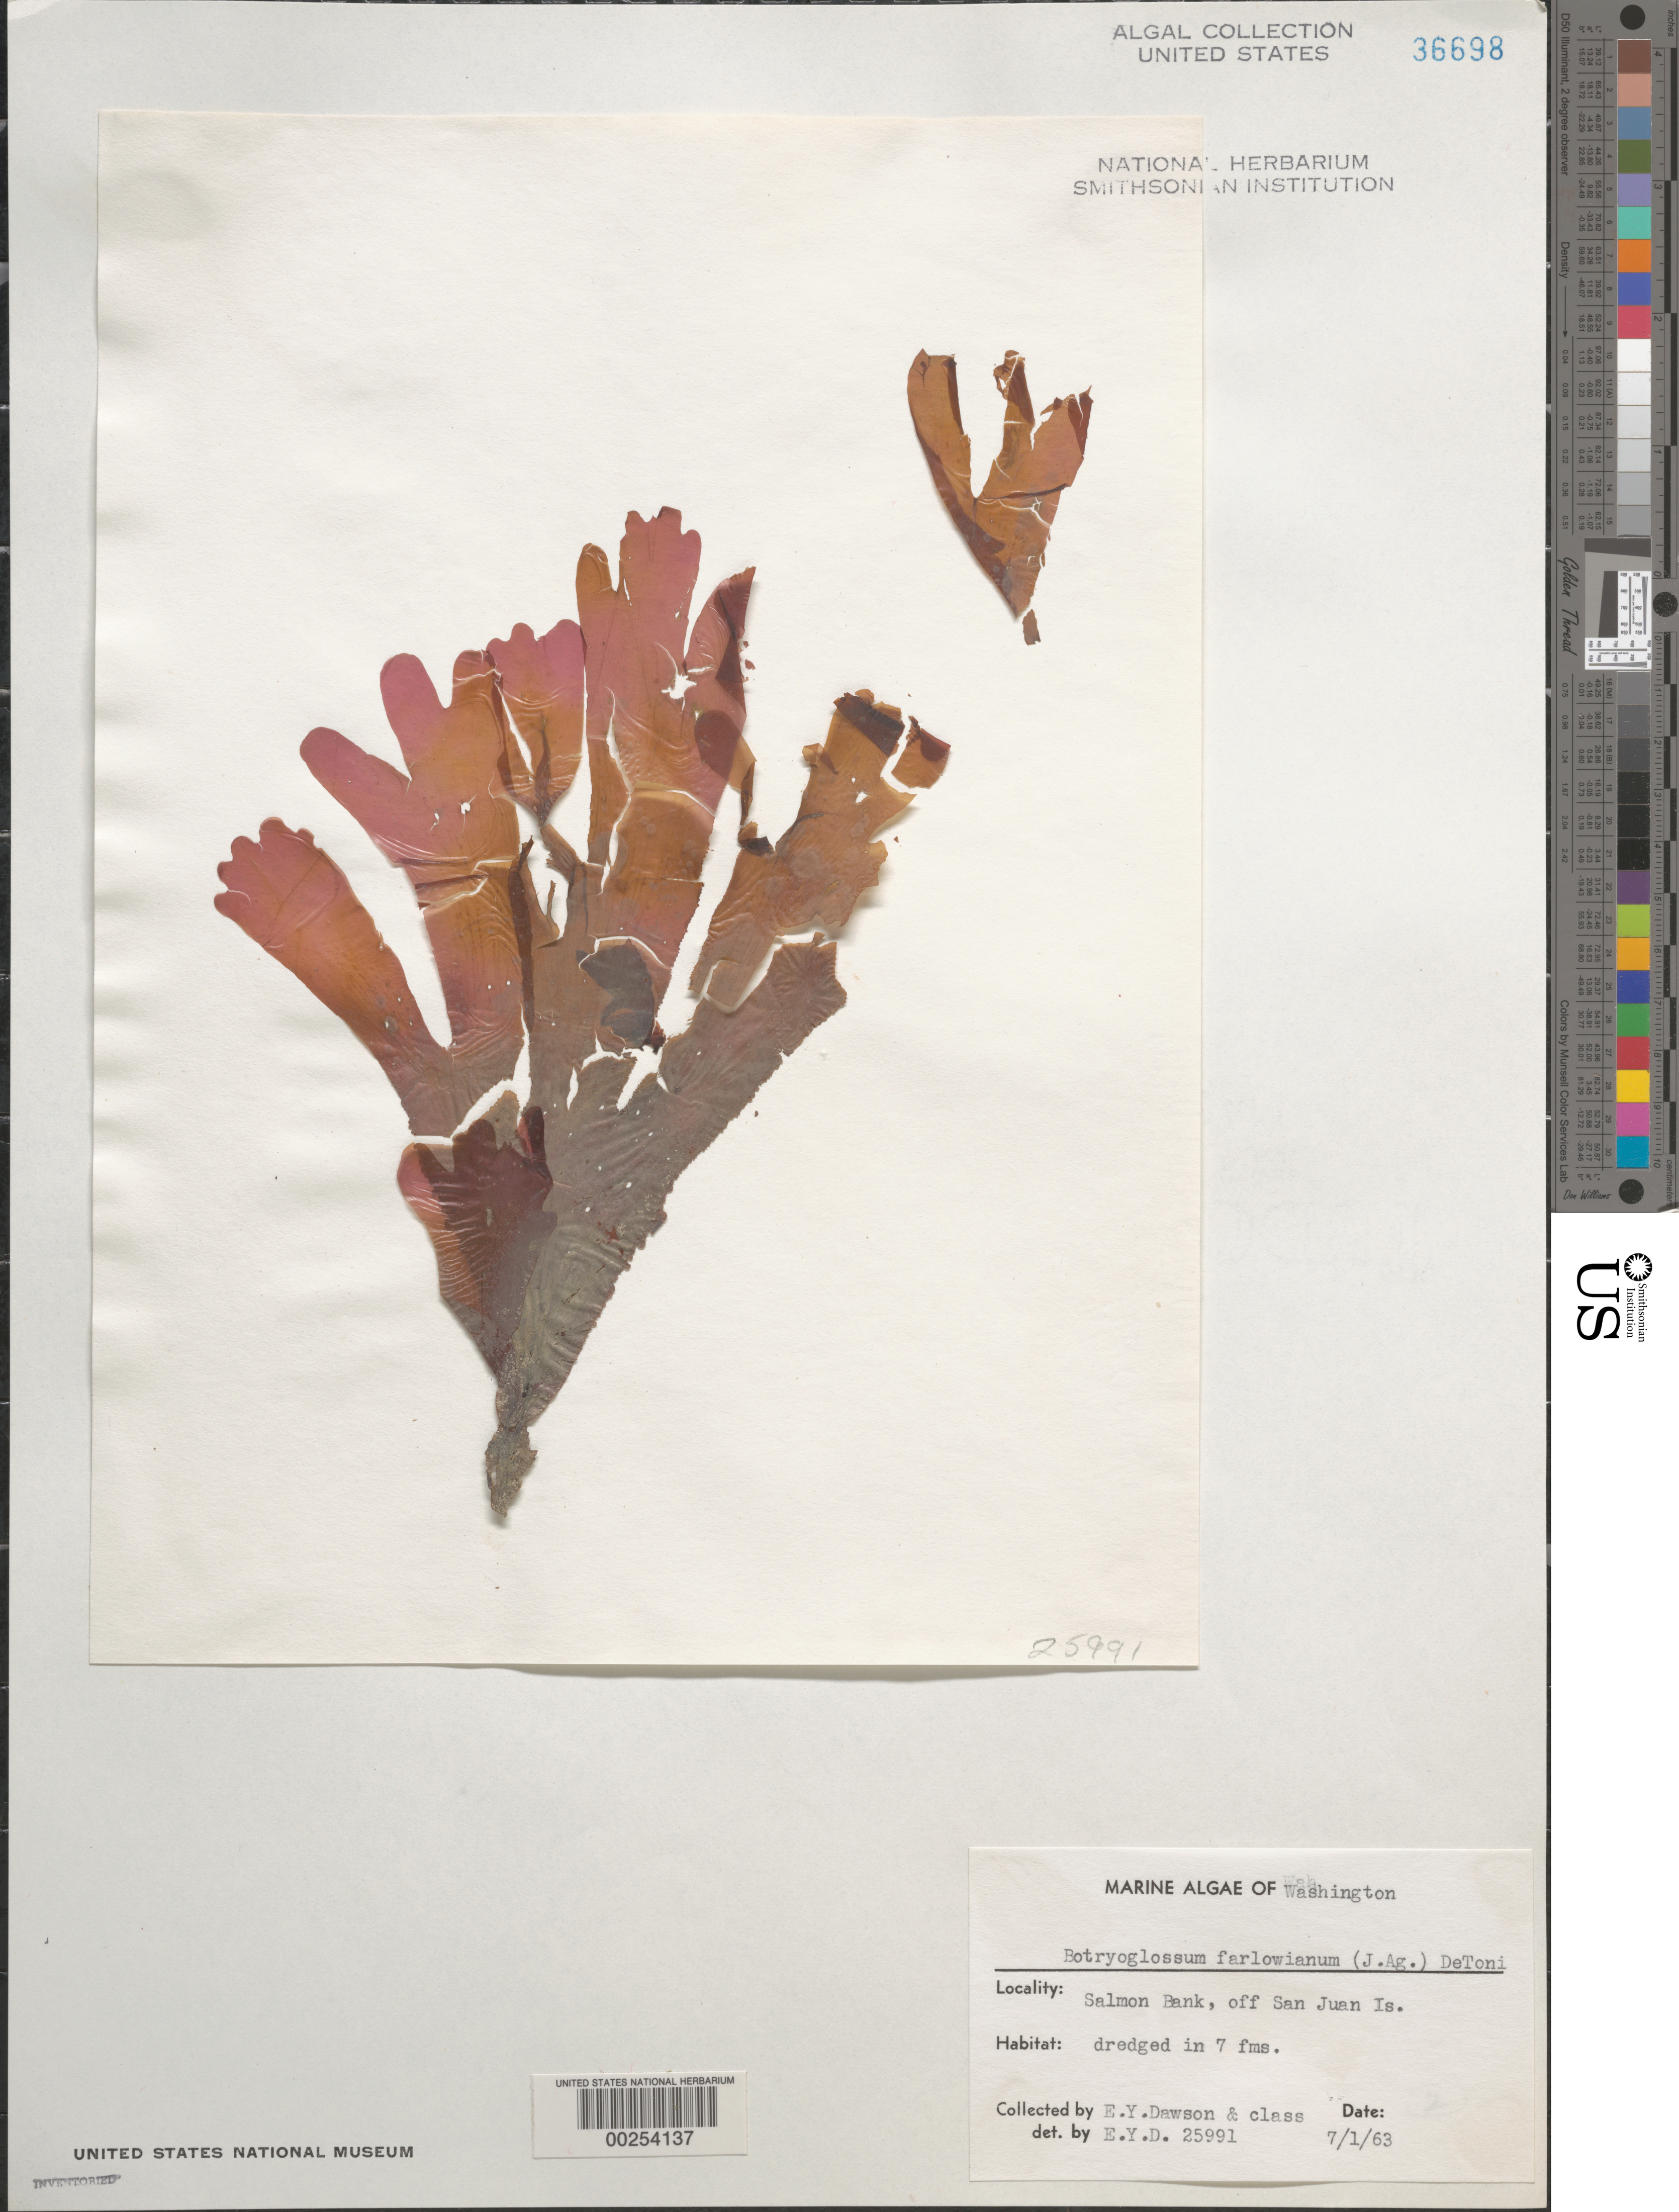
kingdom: Plantae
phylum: Rhodophyta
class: Florideophyceae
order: Ceramiales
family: Delesseriaceae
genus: Botryoglossum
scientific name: Botryoglossum farlowianum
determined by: Dawson, E. Y.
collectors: E. Y. Dawson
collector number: EYD 25991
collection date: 1964-07-12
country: United States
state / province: Washington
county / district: San Juan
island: San Juan Island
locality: hein Bank, off San Juan Island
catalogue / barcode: US 36698